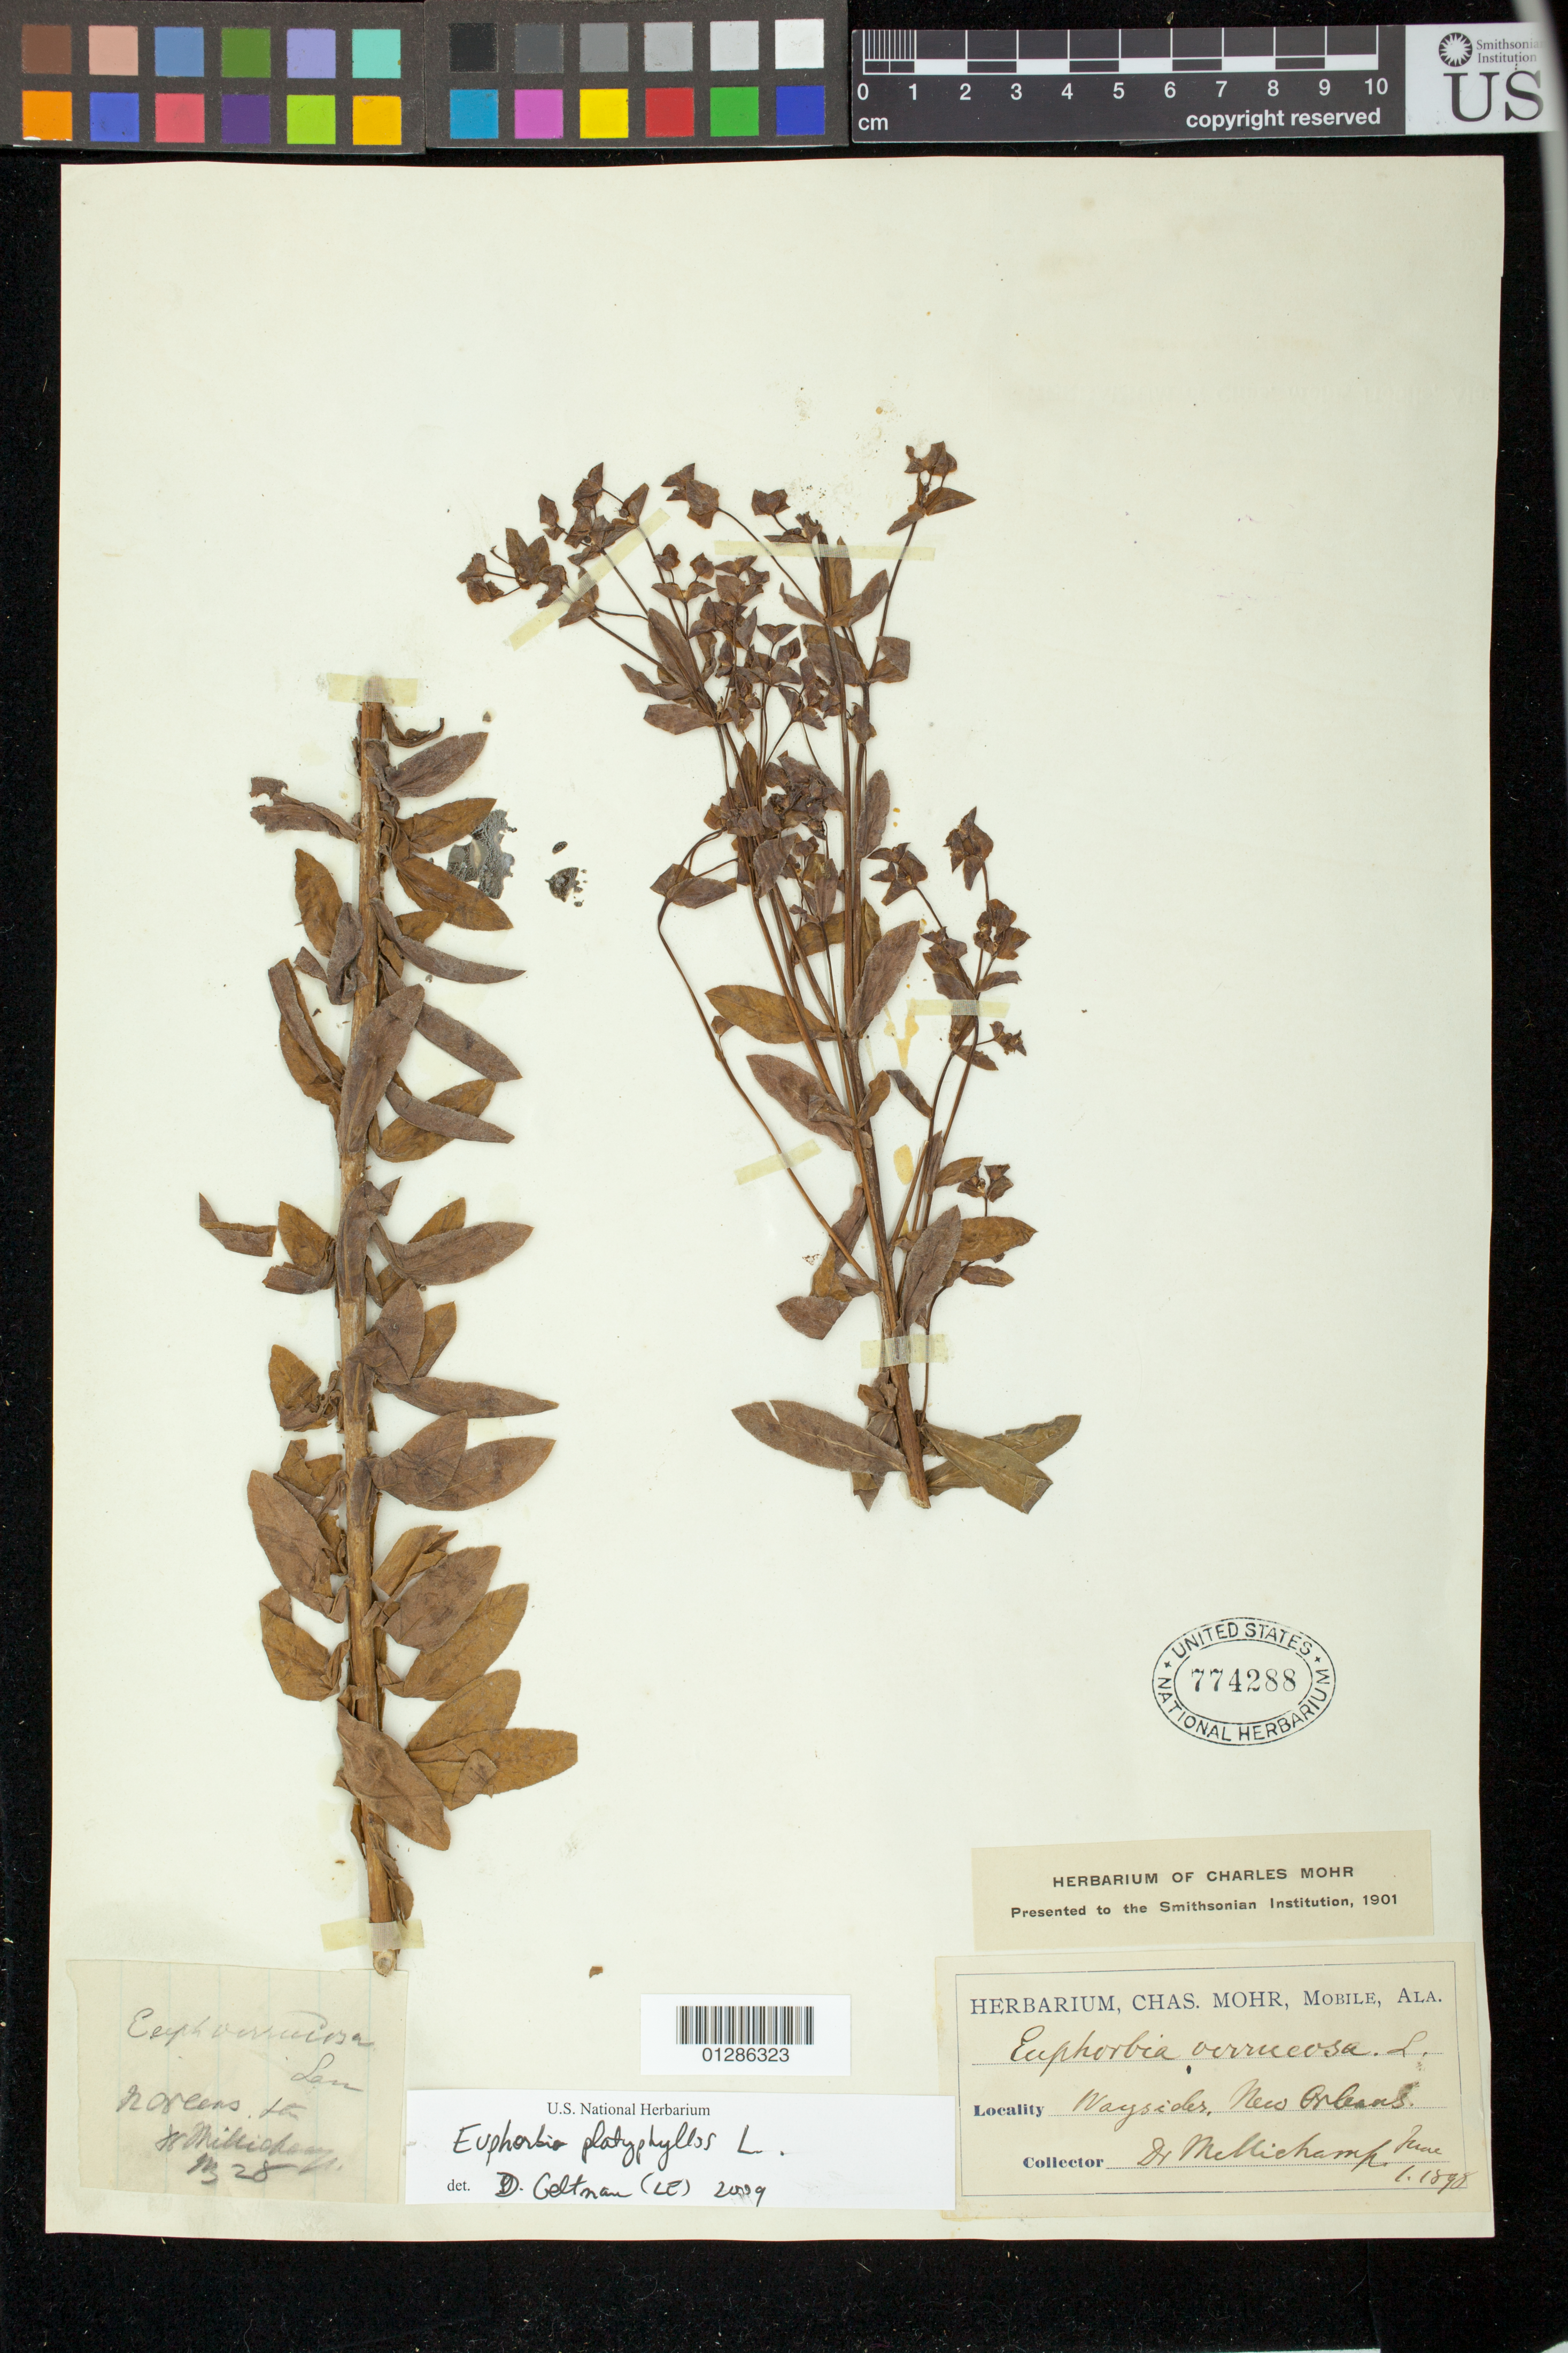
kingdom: Plantae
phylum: Tracheophyta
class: Magnoliopsida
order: Malpighiales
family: Euphorbiaceae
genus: Euphorbia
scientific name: Euphorbia platyphyllos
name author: L.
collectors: -. Mellichamp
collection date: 1898-06-01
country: United States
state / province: Louisiana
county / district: Orleans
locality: Waysider, New Orleans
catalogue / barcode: US 774288